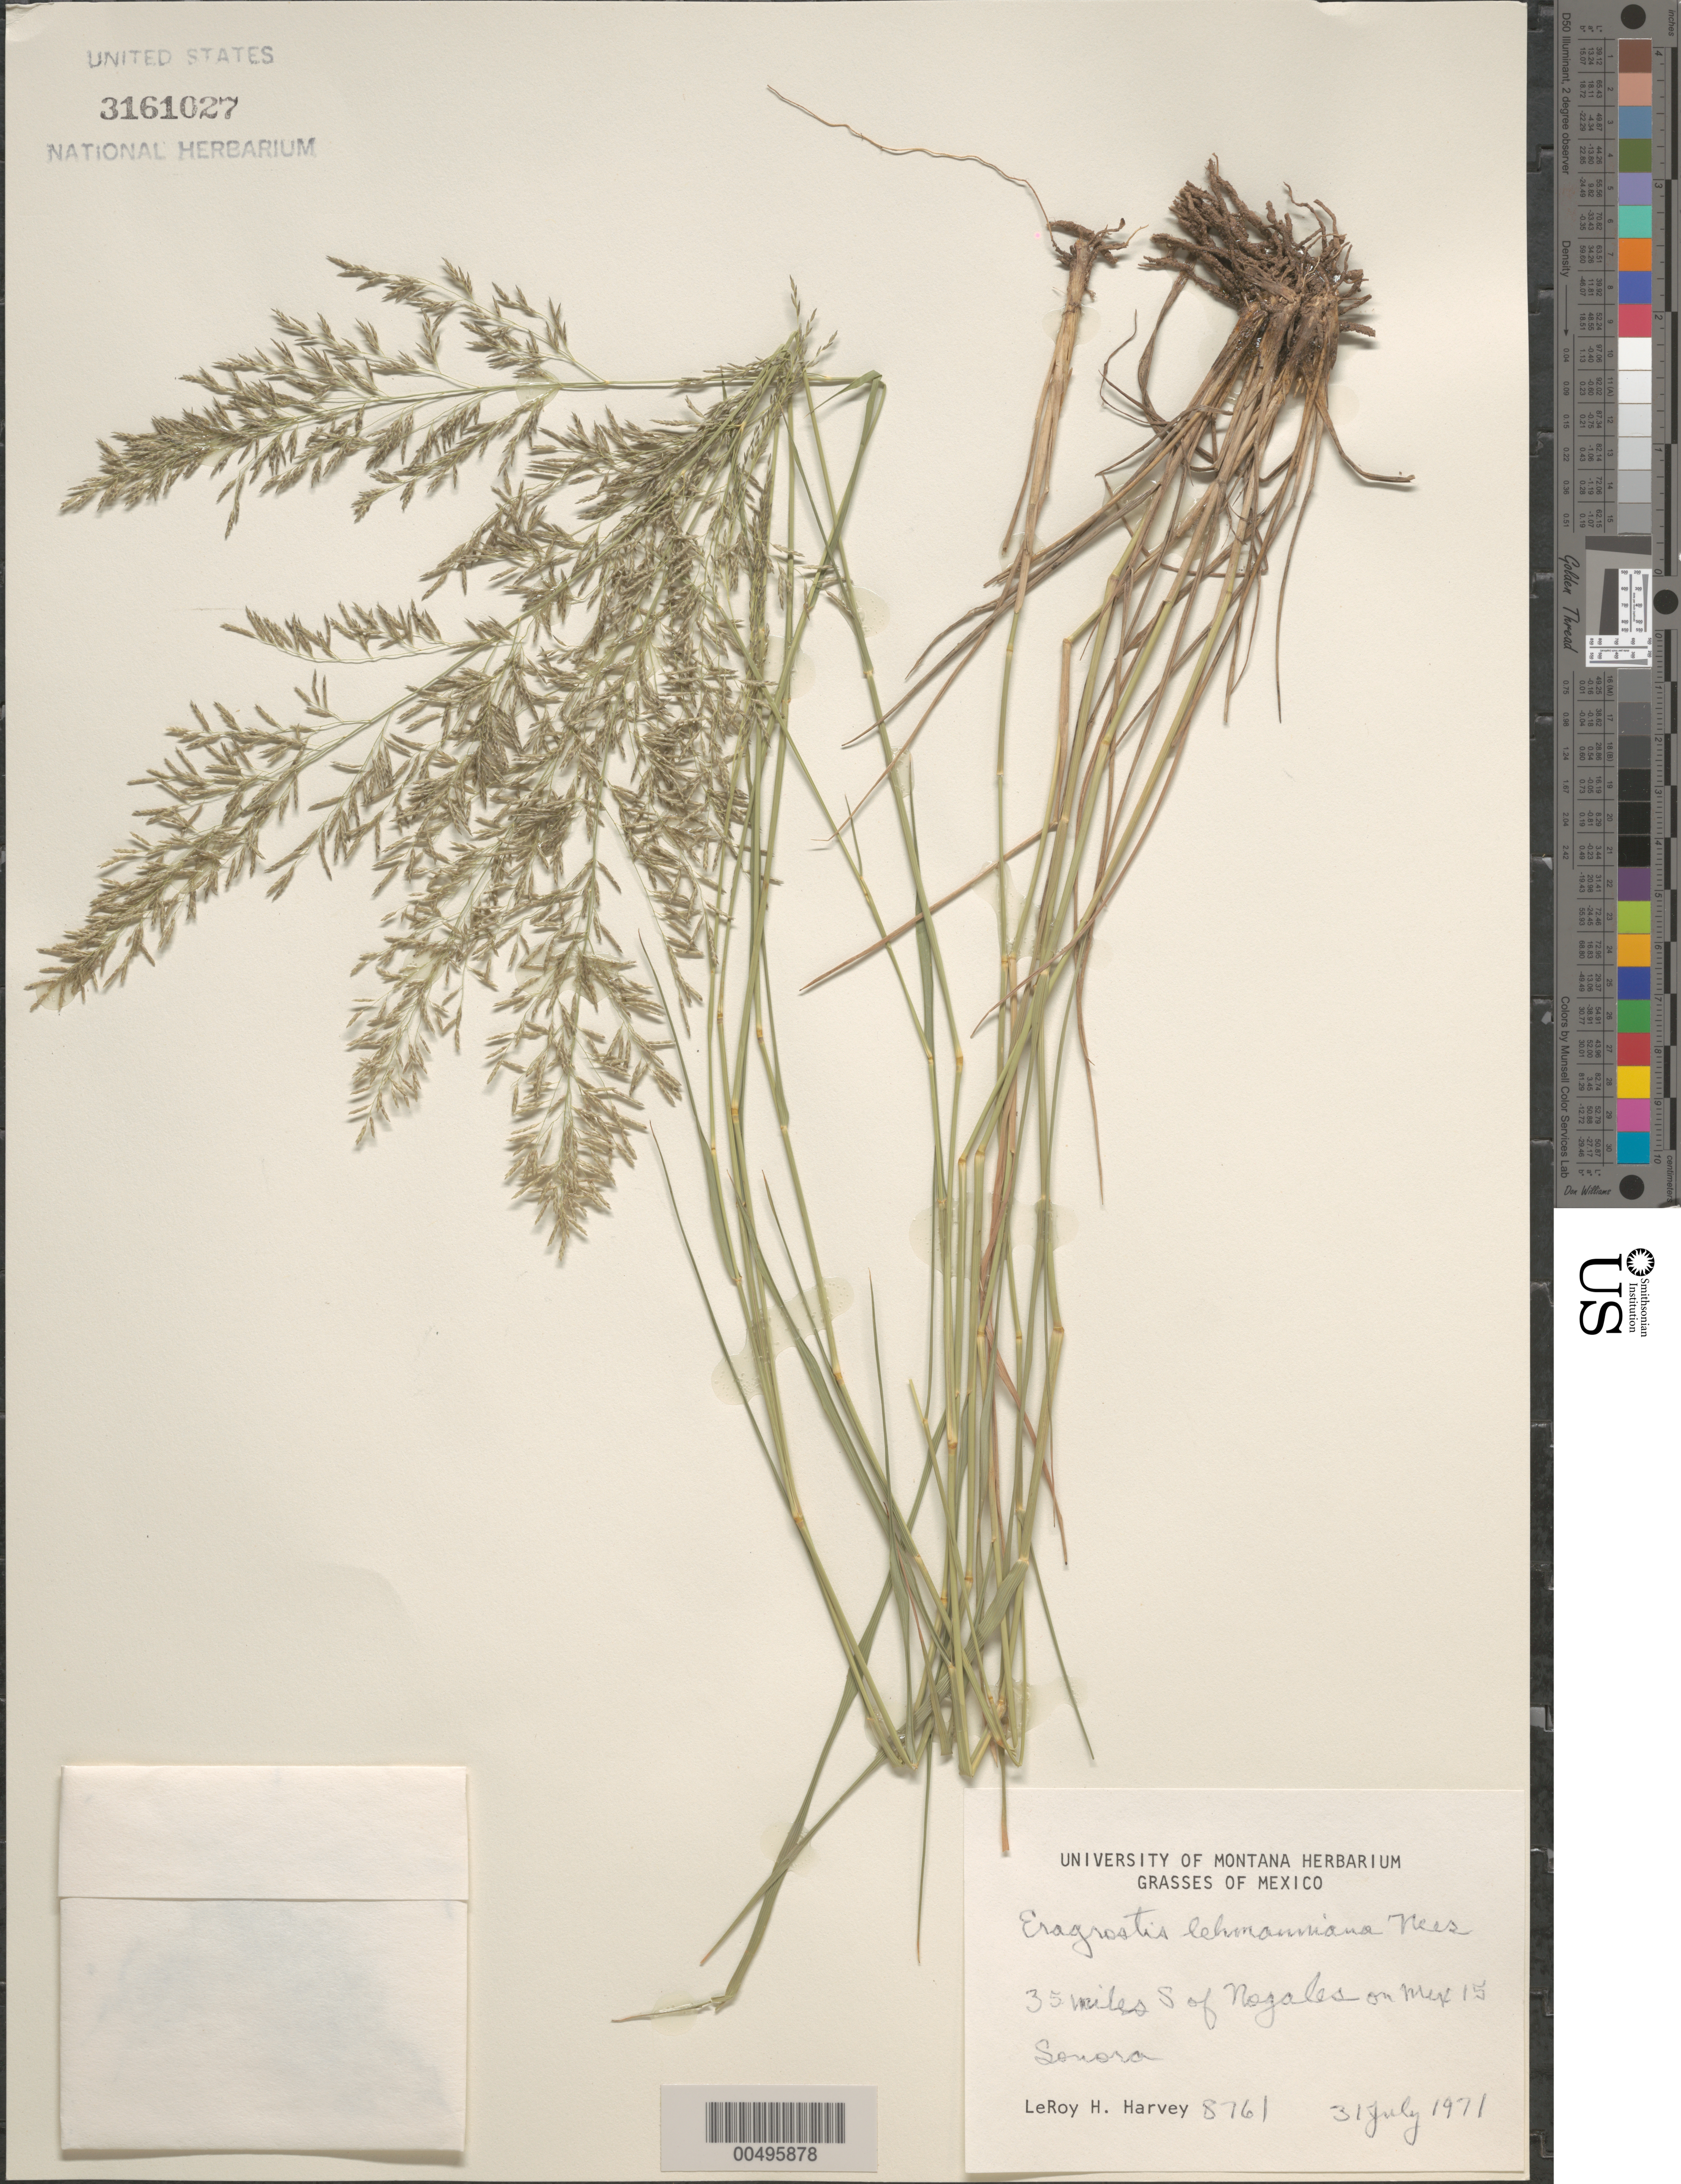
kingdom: Plantae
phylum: Tracheophyta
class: Liliopsida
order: Poales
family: Poaceae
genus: Eragrostis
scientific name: Eragrostis lehmanniana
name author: Nees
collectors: L. H. Harvey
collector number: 8761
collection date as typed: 31 Jul 1971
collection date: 1971-07-31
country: Mexico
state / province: Sonora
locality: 35 mi S of Nogales on Mex 15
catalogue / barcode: US 3161027